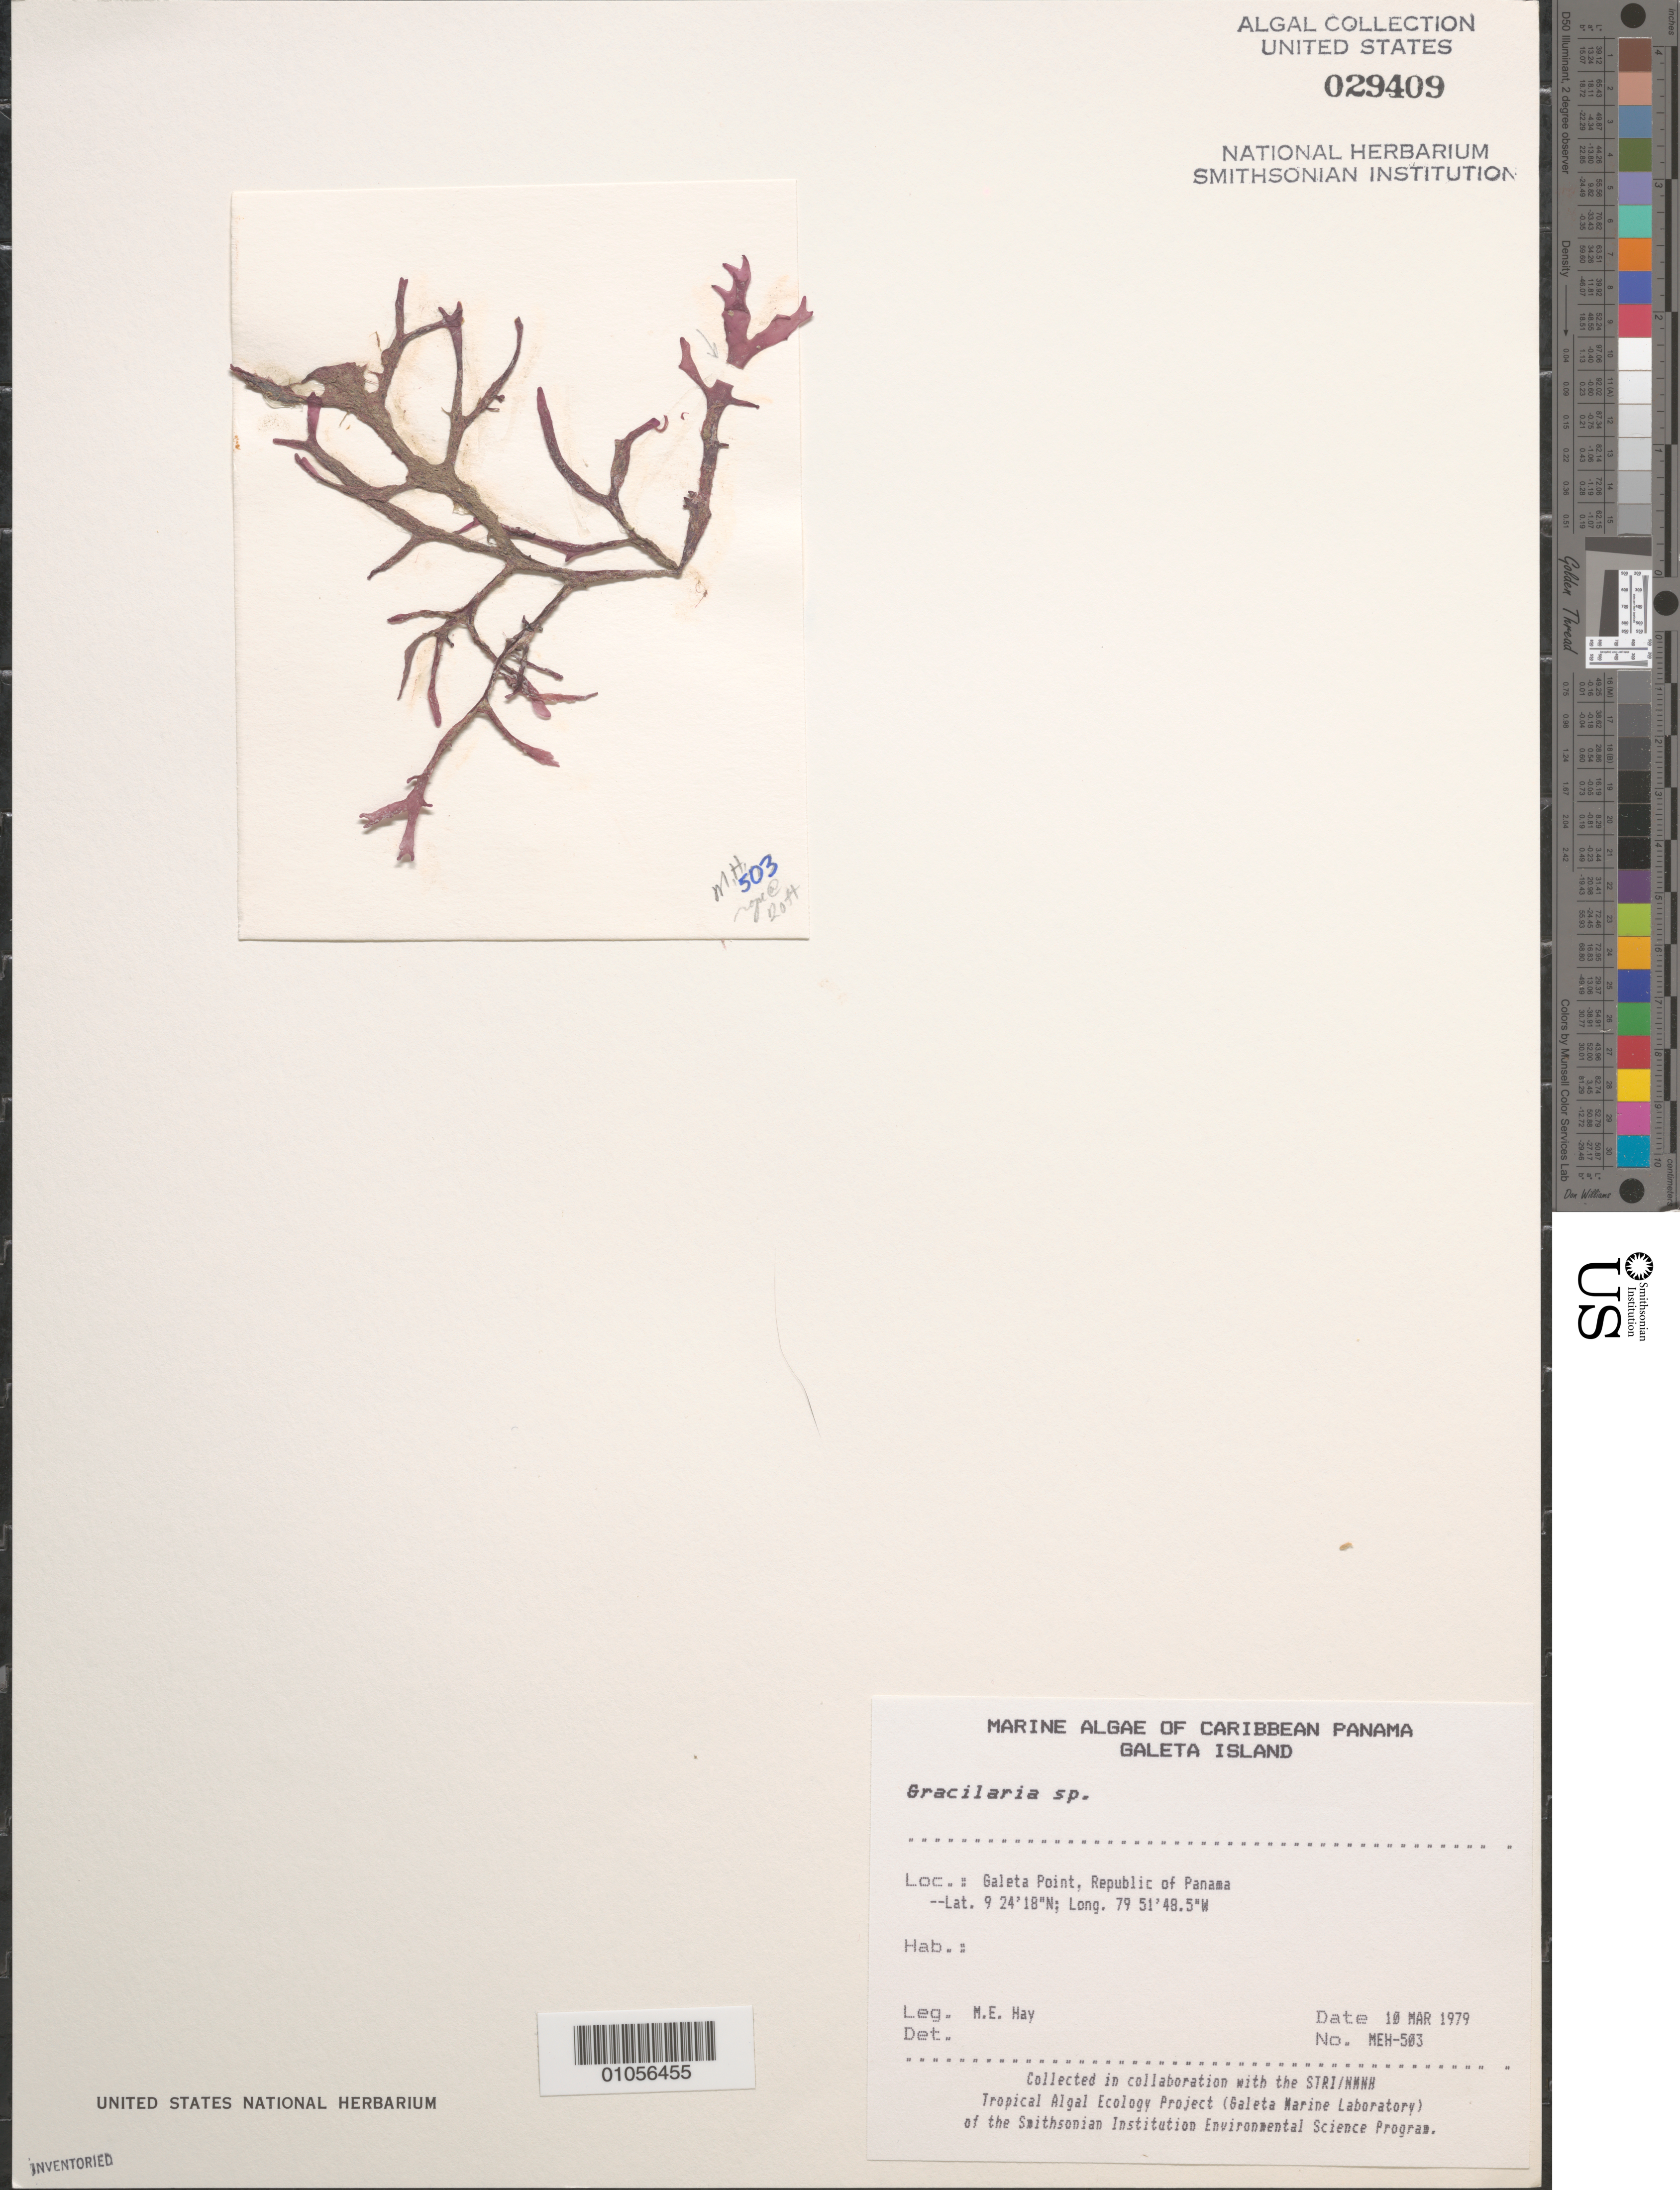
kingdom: Plantae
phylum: Rhodophyta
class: Florideophyceae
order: Gracilariales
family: Gracilariaceae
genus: Gracilaria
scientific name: Gracilaria sp.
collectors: M. E. Hay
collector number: MEH-503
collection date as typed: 10 Mar 1979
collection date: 1979-03-10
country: Panama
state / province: Colón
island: Galeta Island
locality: Galeta Point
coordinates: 9 24'18"N, 79 51'48.5"W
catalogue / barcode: US 29409